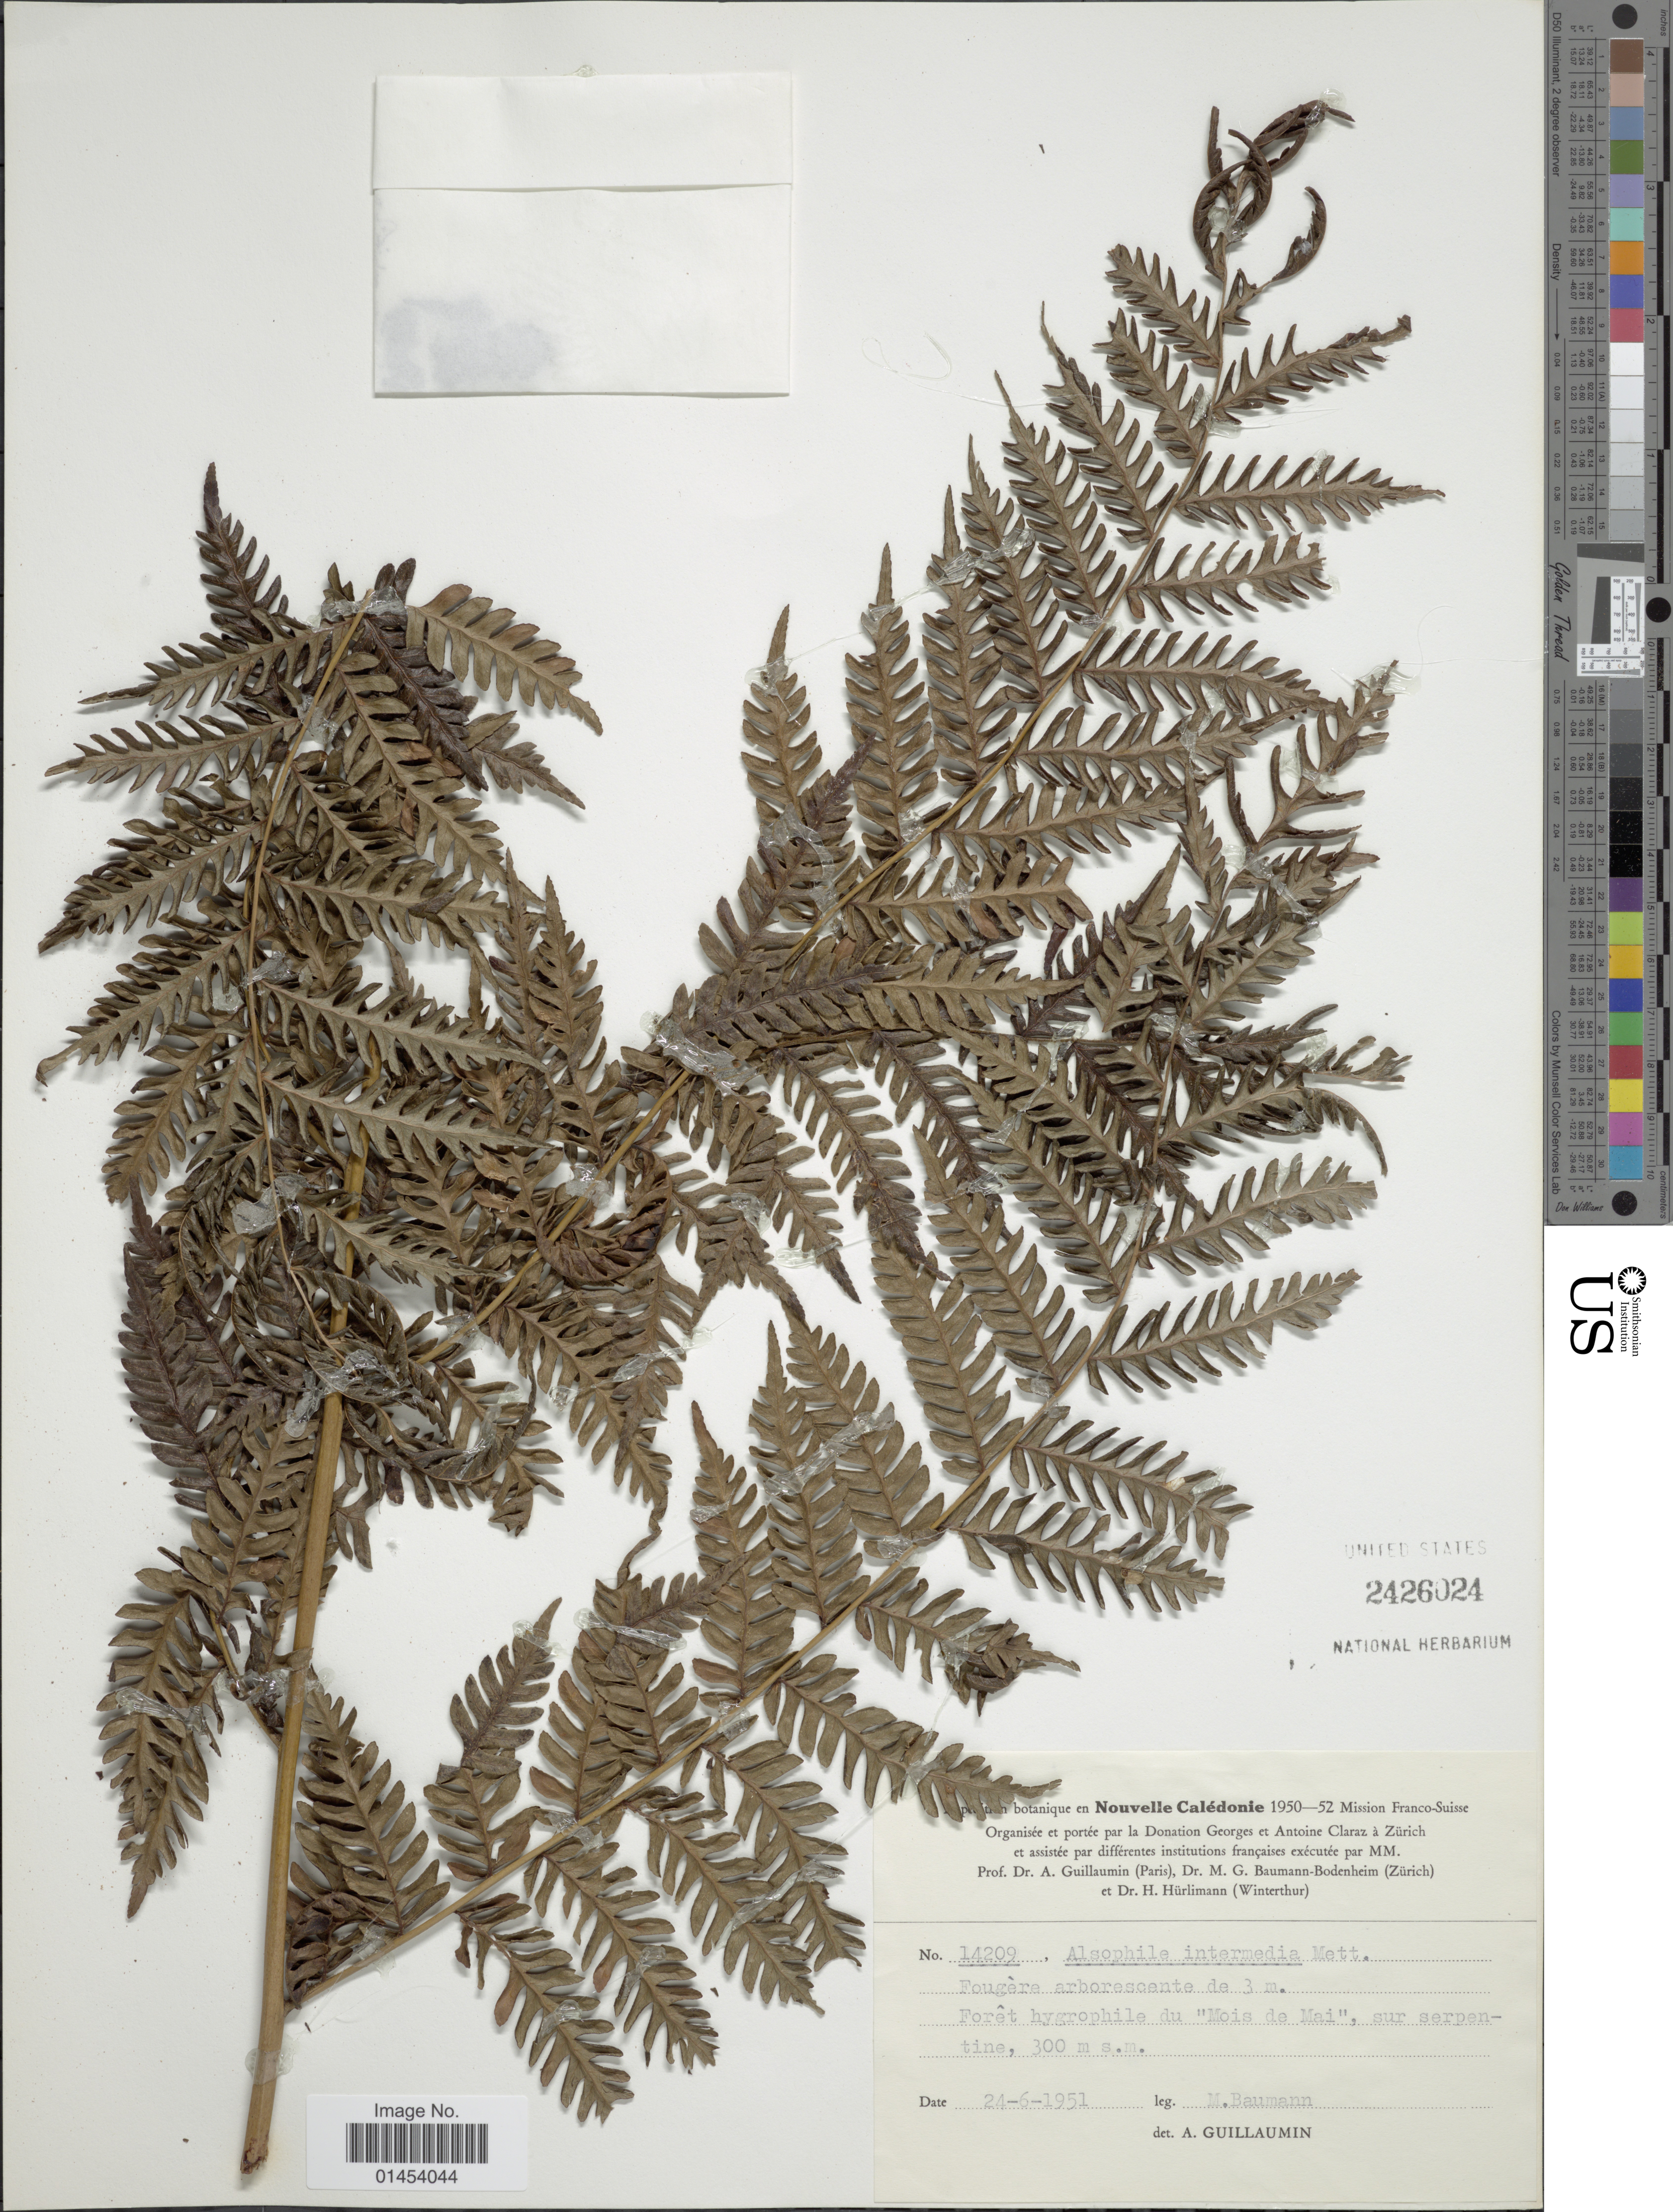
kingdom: Plantae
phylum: Tracheophyta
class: Polypodiopsida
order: Cyatheales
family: Cyatheaceae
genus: Cyathea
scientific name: Cyathea intermedia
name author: (Mett.) Copel.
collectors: M. Baumann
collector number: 14209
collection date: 1951-06-24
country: New Caledonia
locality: Forêt hygrophile du "Mois de Mai", sur serpentine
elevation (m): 300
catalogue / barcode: US 2426024